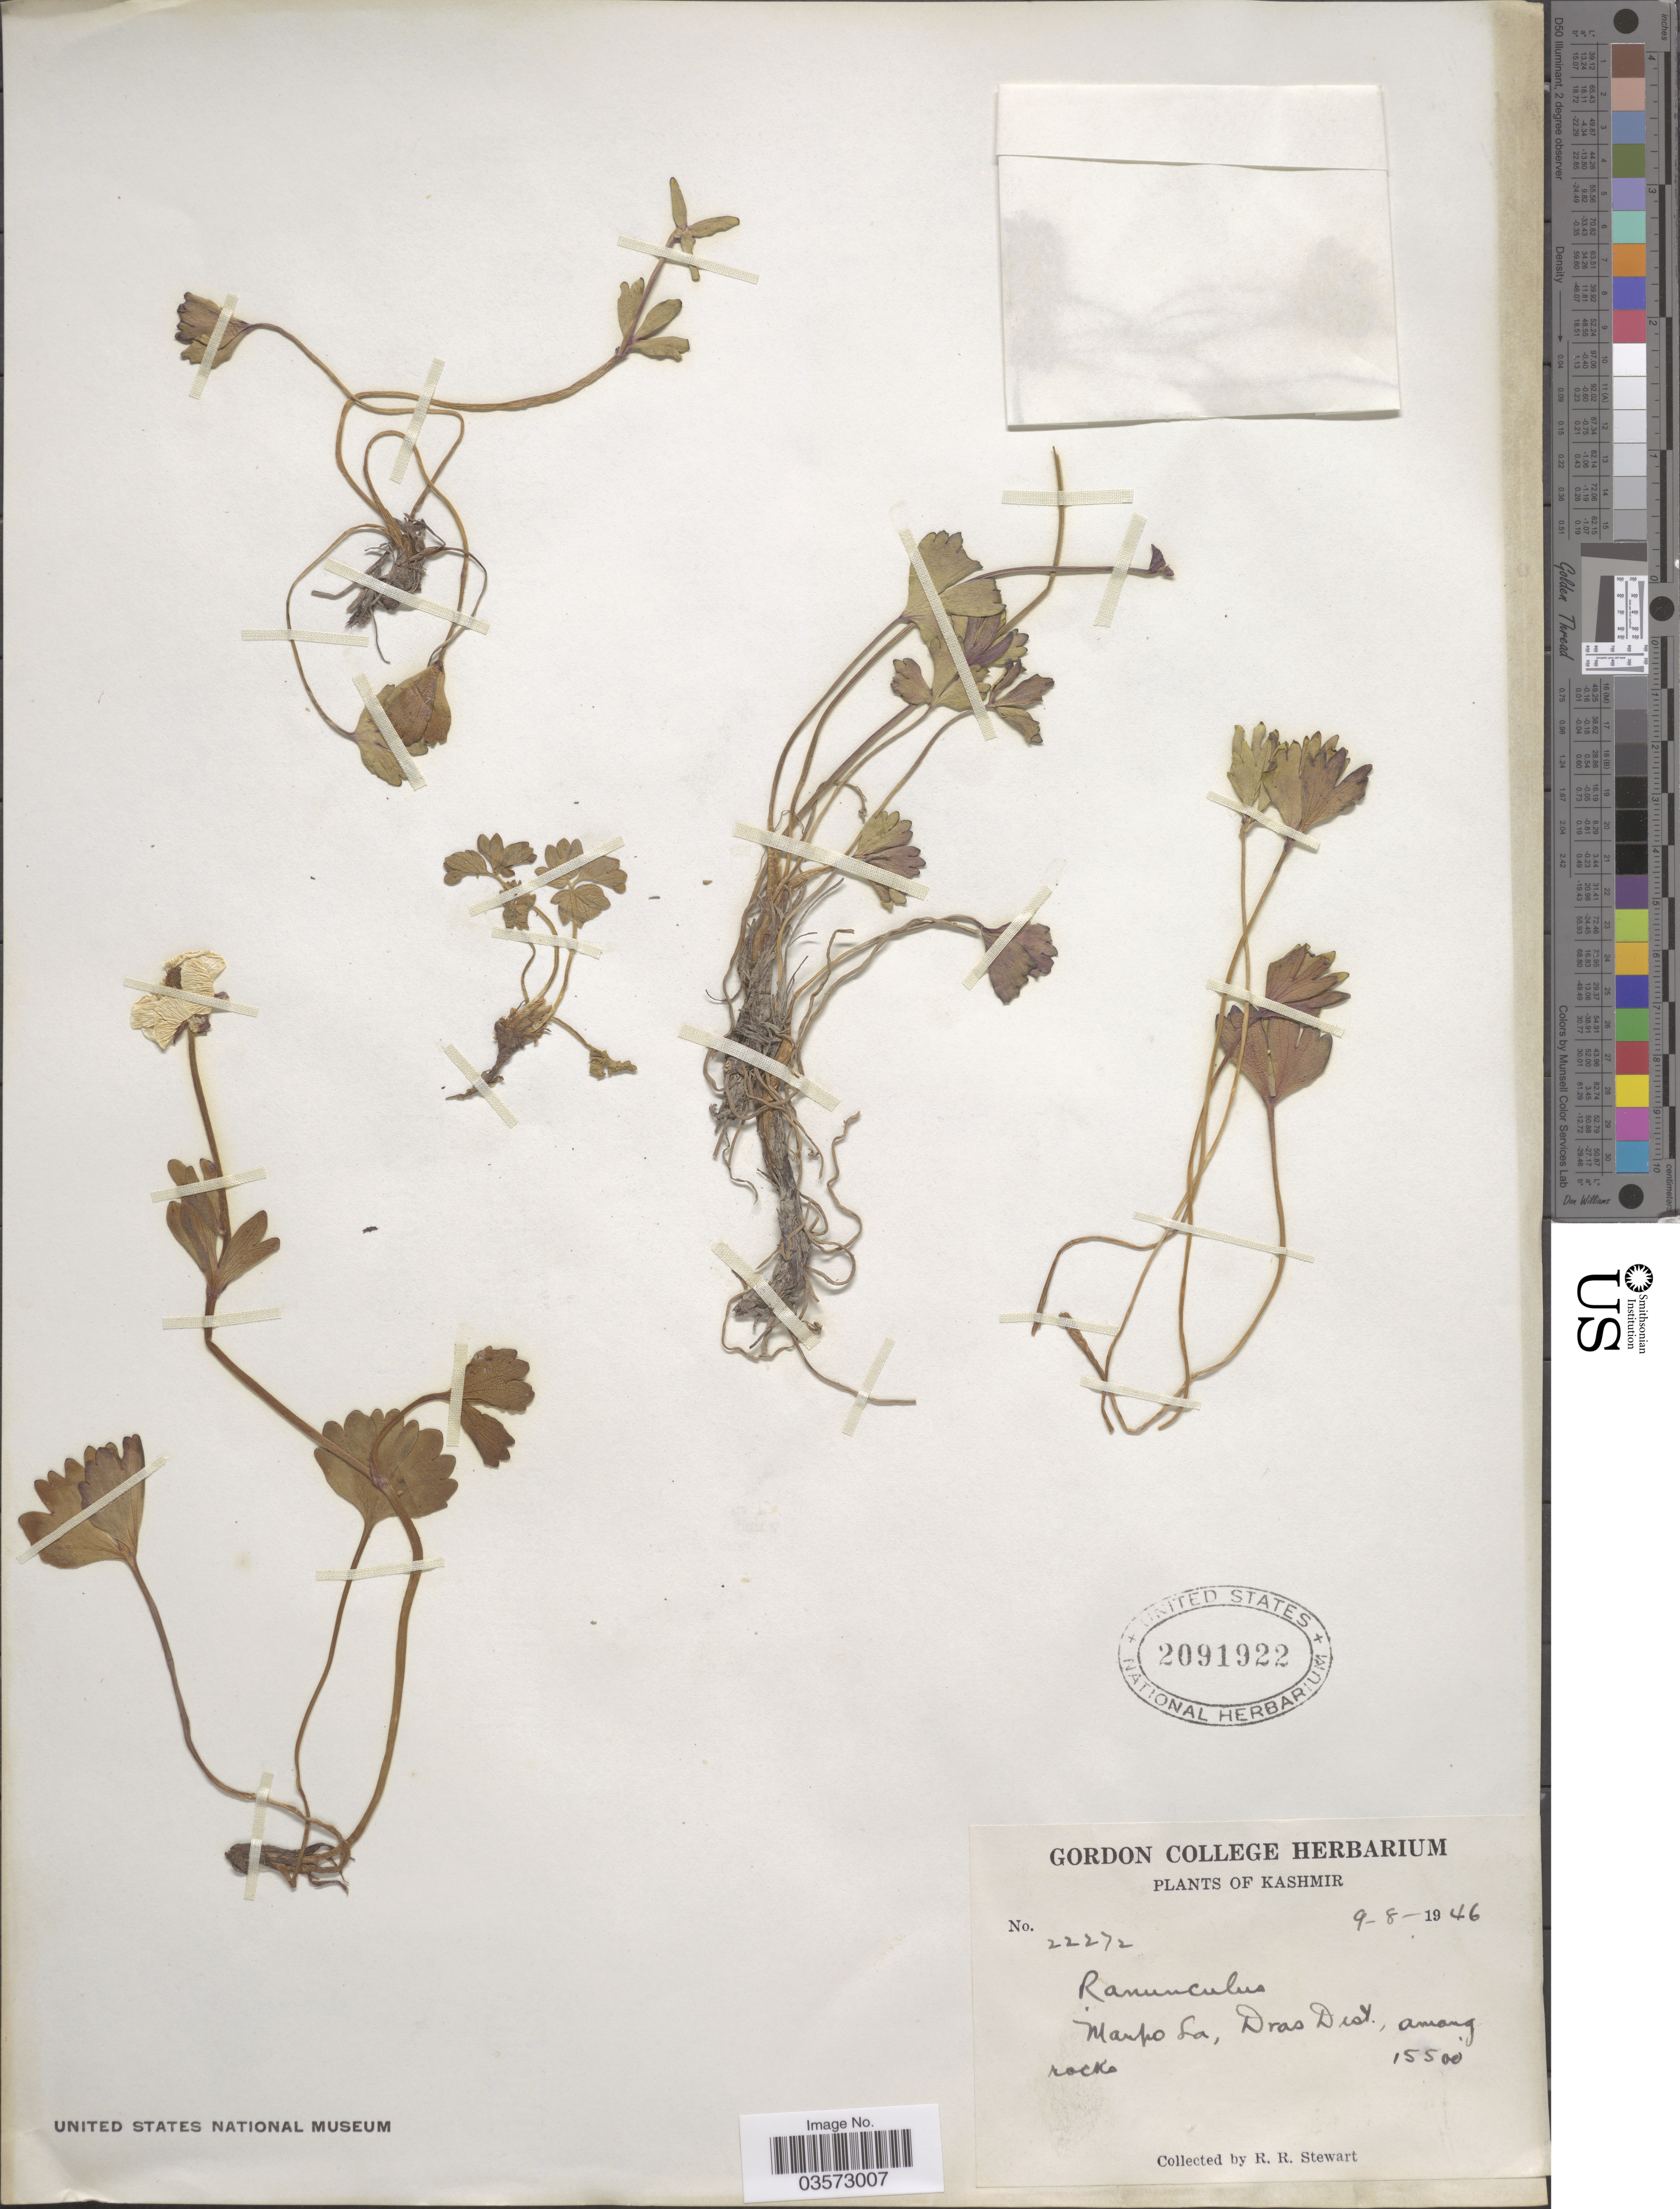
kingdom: Plantae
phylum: Tracheophyta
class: Magnoliopsida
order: Ranunculales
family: Ranunculaceae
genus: Ranunculus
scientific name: Ranunculus sp.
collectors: R. Stewart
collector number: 22272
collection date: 1946-08-09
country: India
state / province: Jammu and Kashmir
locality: Kashmir. Marpo La, Dras Dist.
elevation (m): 4724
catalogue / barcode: US 2091922